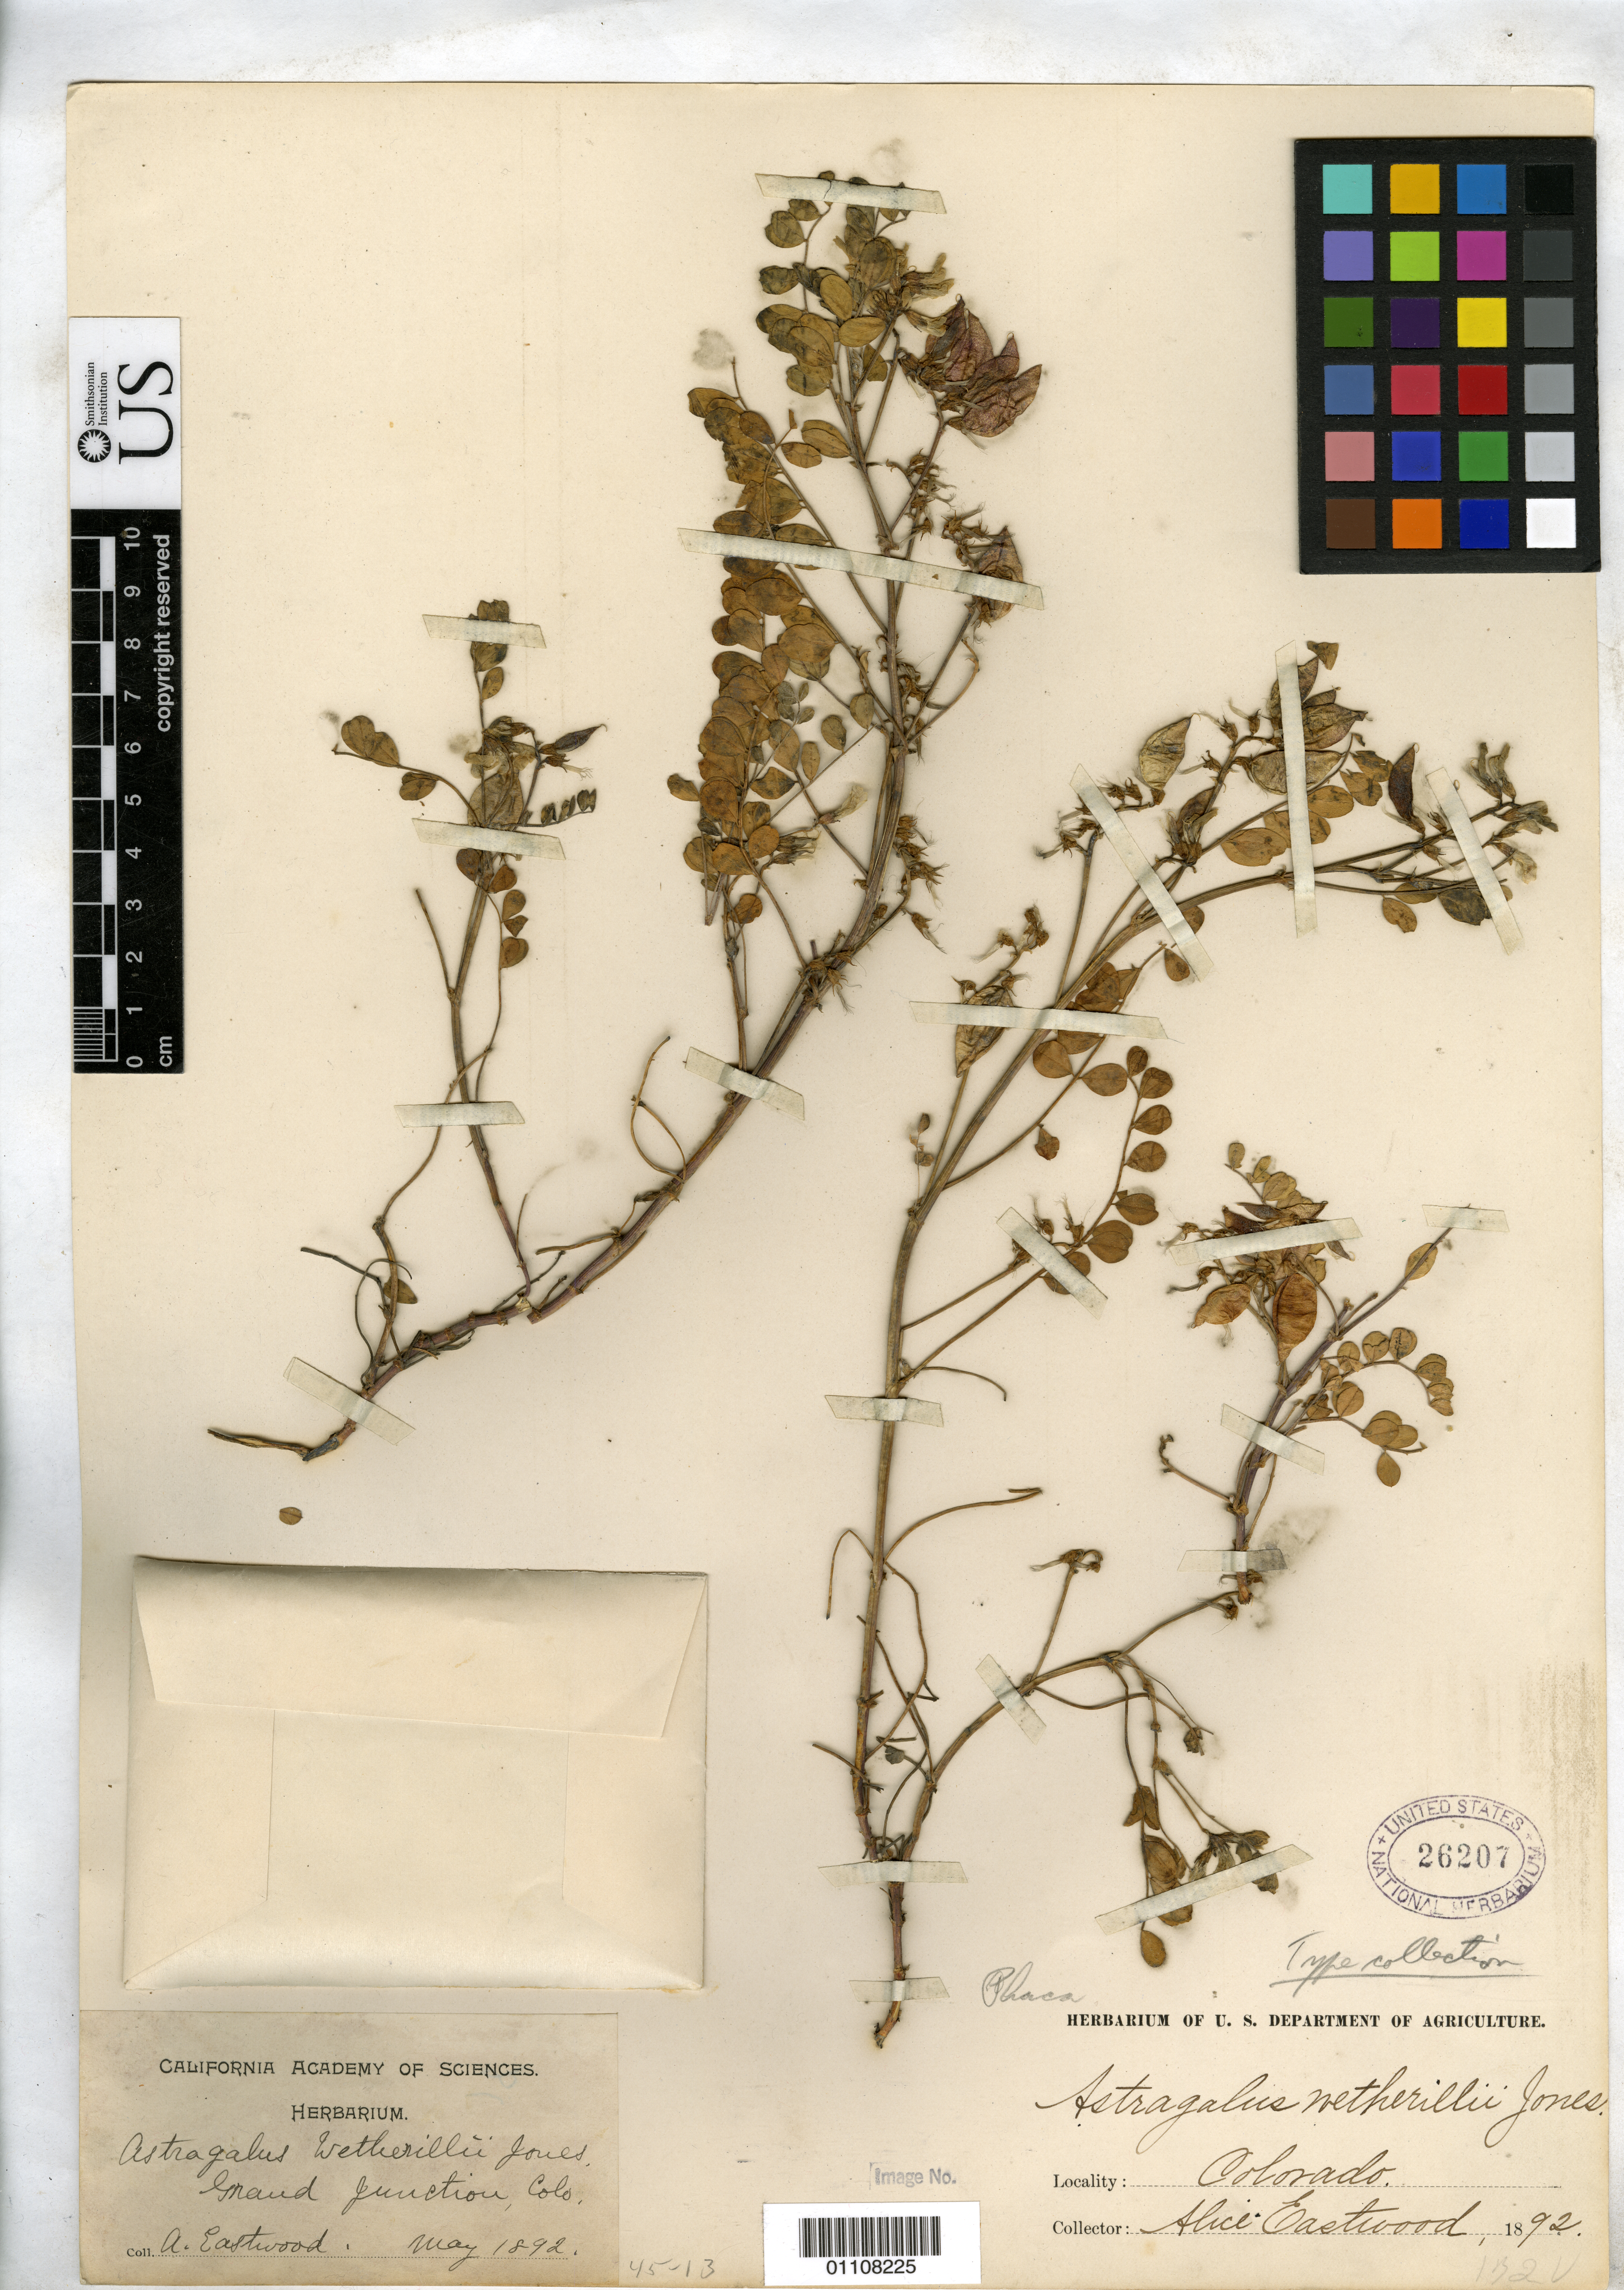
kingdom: Plantae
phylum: Tracheophyta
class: Magnoliopsida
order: Fabales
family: Fabaceae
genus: Astragalus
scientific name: Astragalus wetherillii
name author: M.E. Jones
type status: Isotype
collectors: A. Eastwood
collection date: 1892-05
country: United States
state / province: Colorado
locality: Grand Junction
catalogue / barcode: US 26207